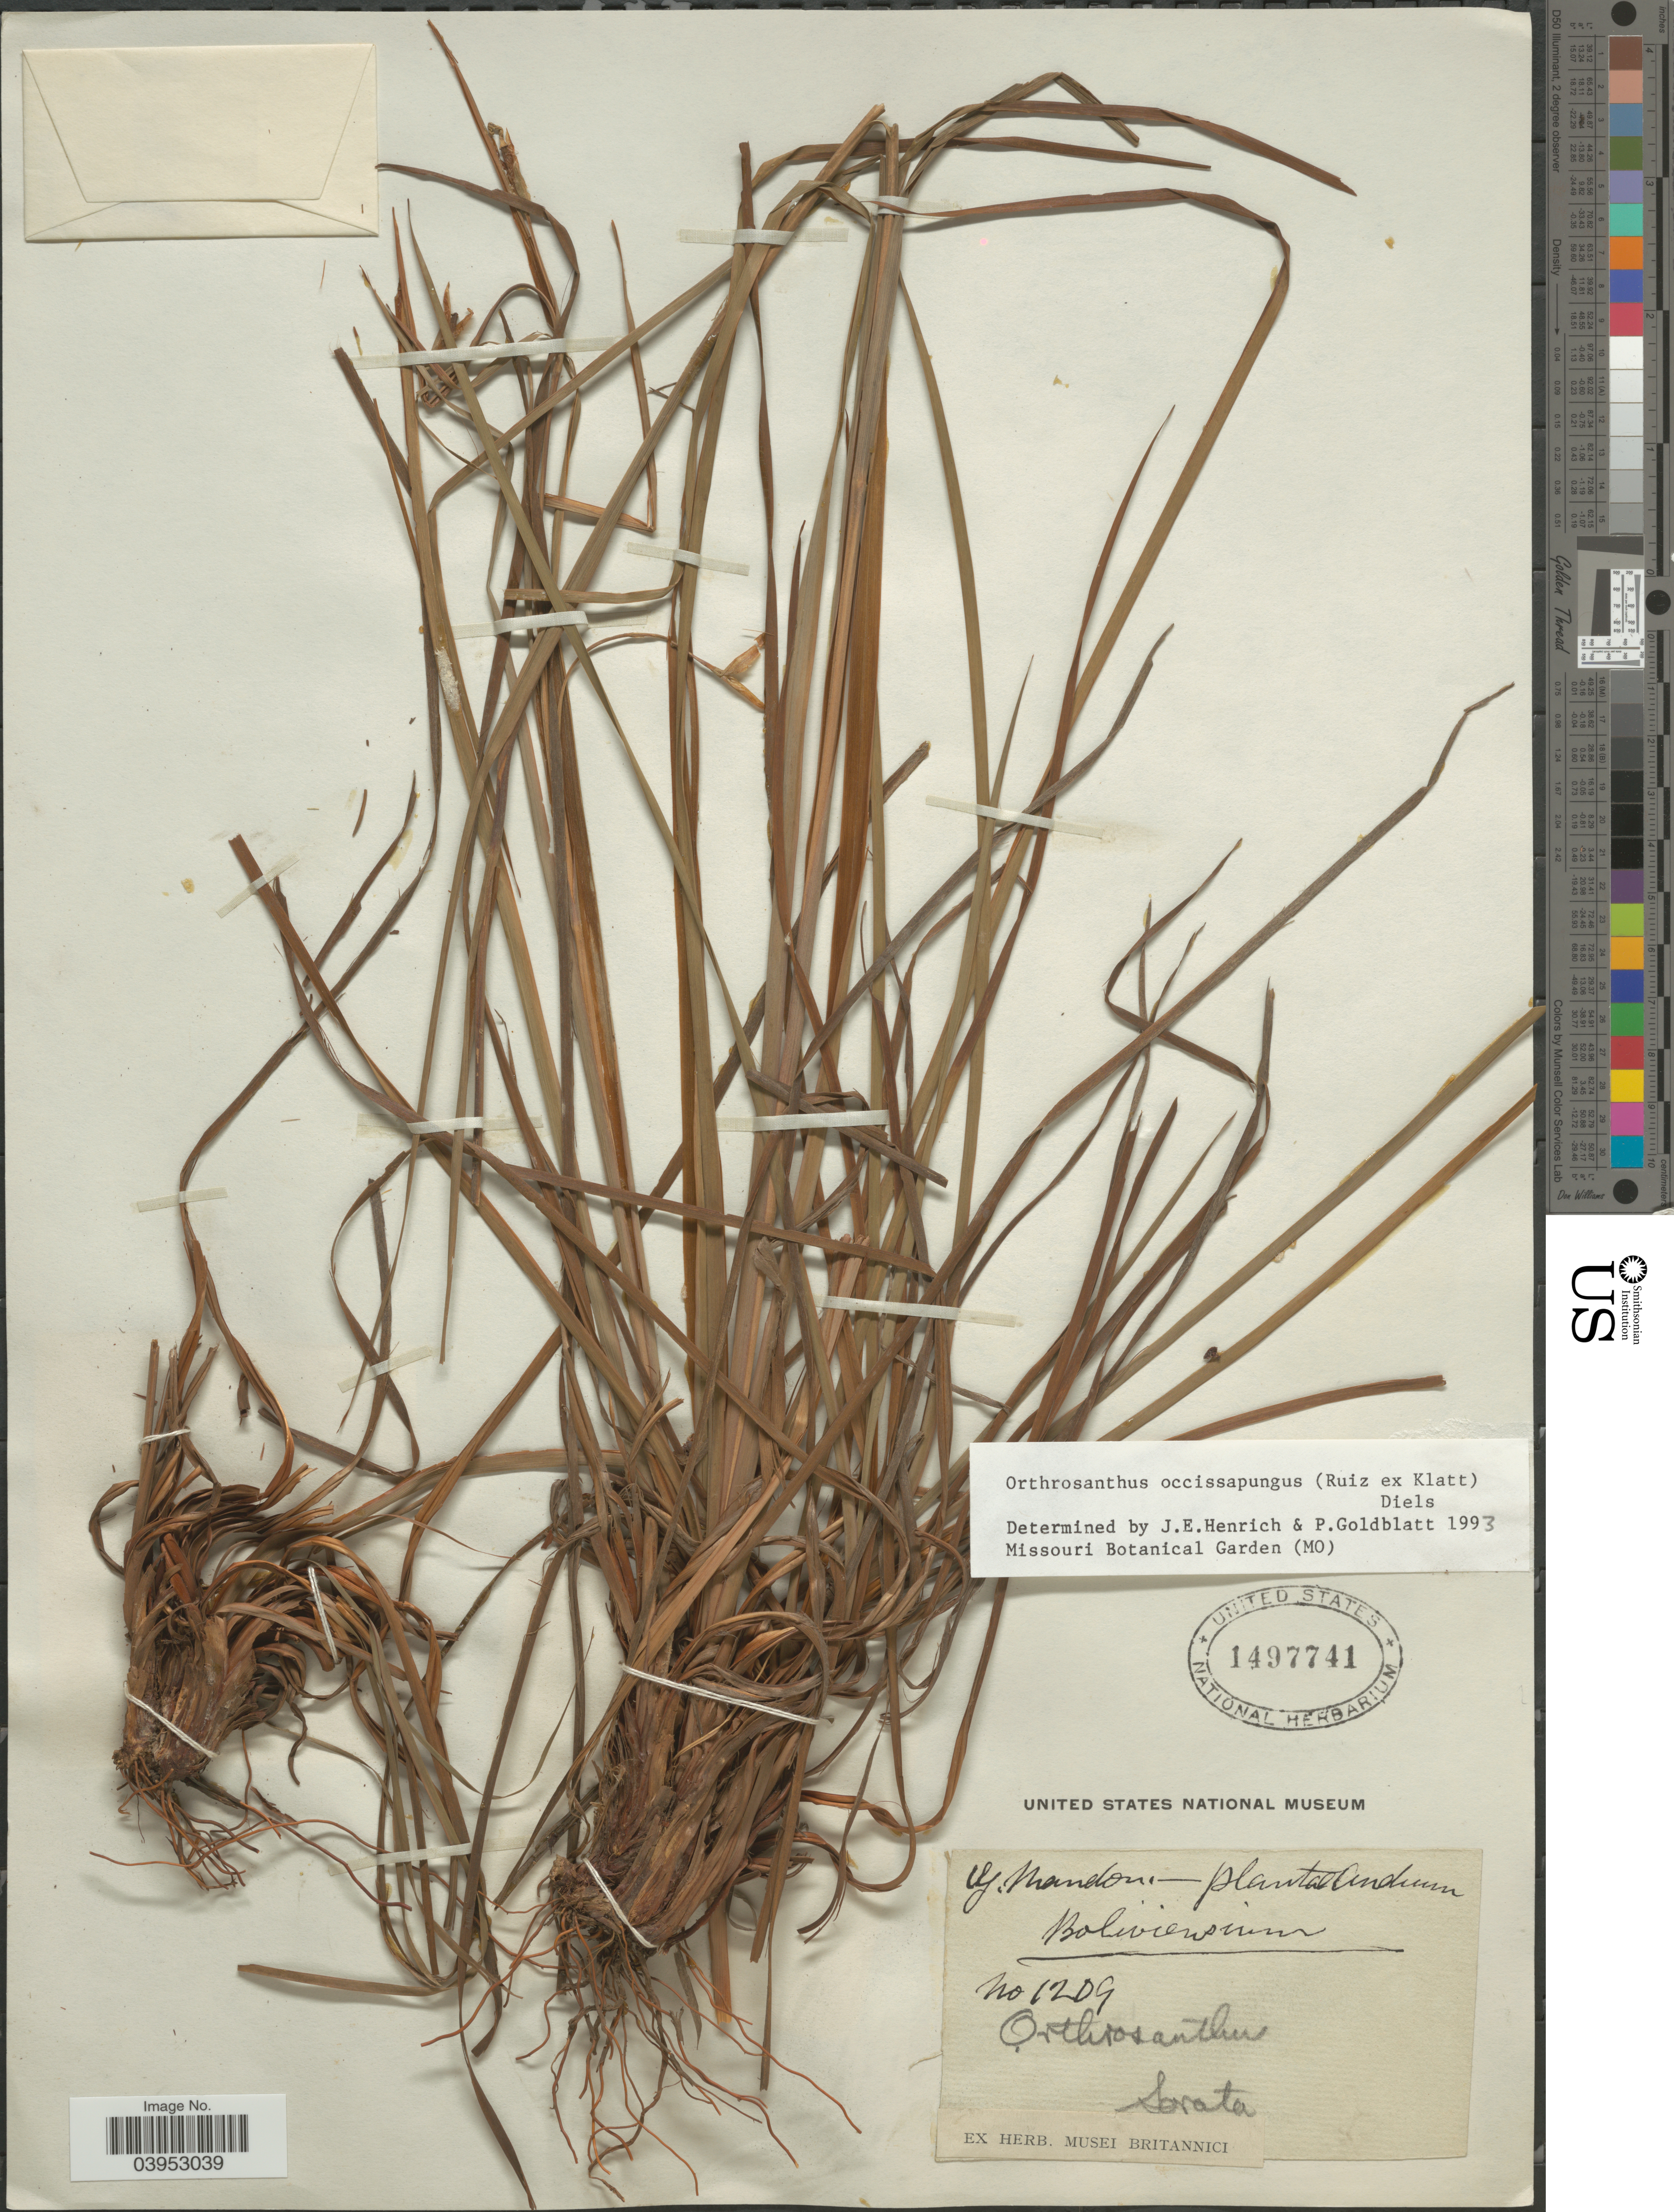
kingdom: Plantae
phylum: Tracheophyta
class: Liliopsida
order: Asparagales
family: Iridaceae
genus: Orthrosanthus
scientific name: Orthrosanthus occissapungus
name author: (Ruiz ex Klatt) Diels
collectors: G. Mandon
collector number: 1209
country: Bolivia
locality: Sorata.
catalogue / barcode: US 1497741